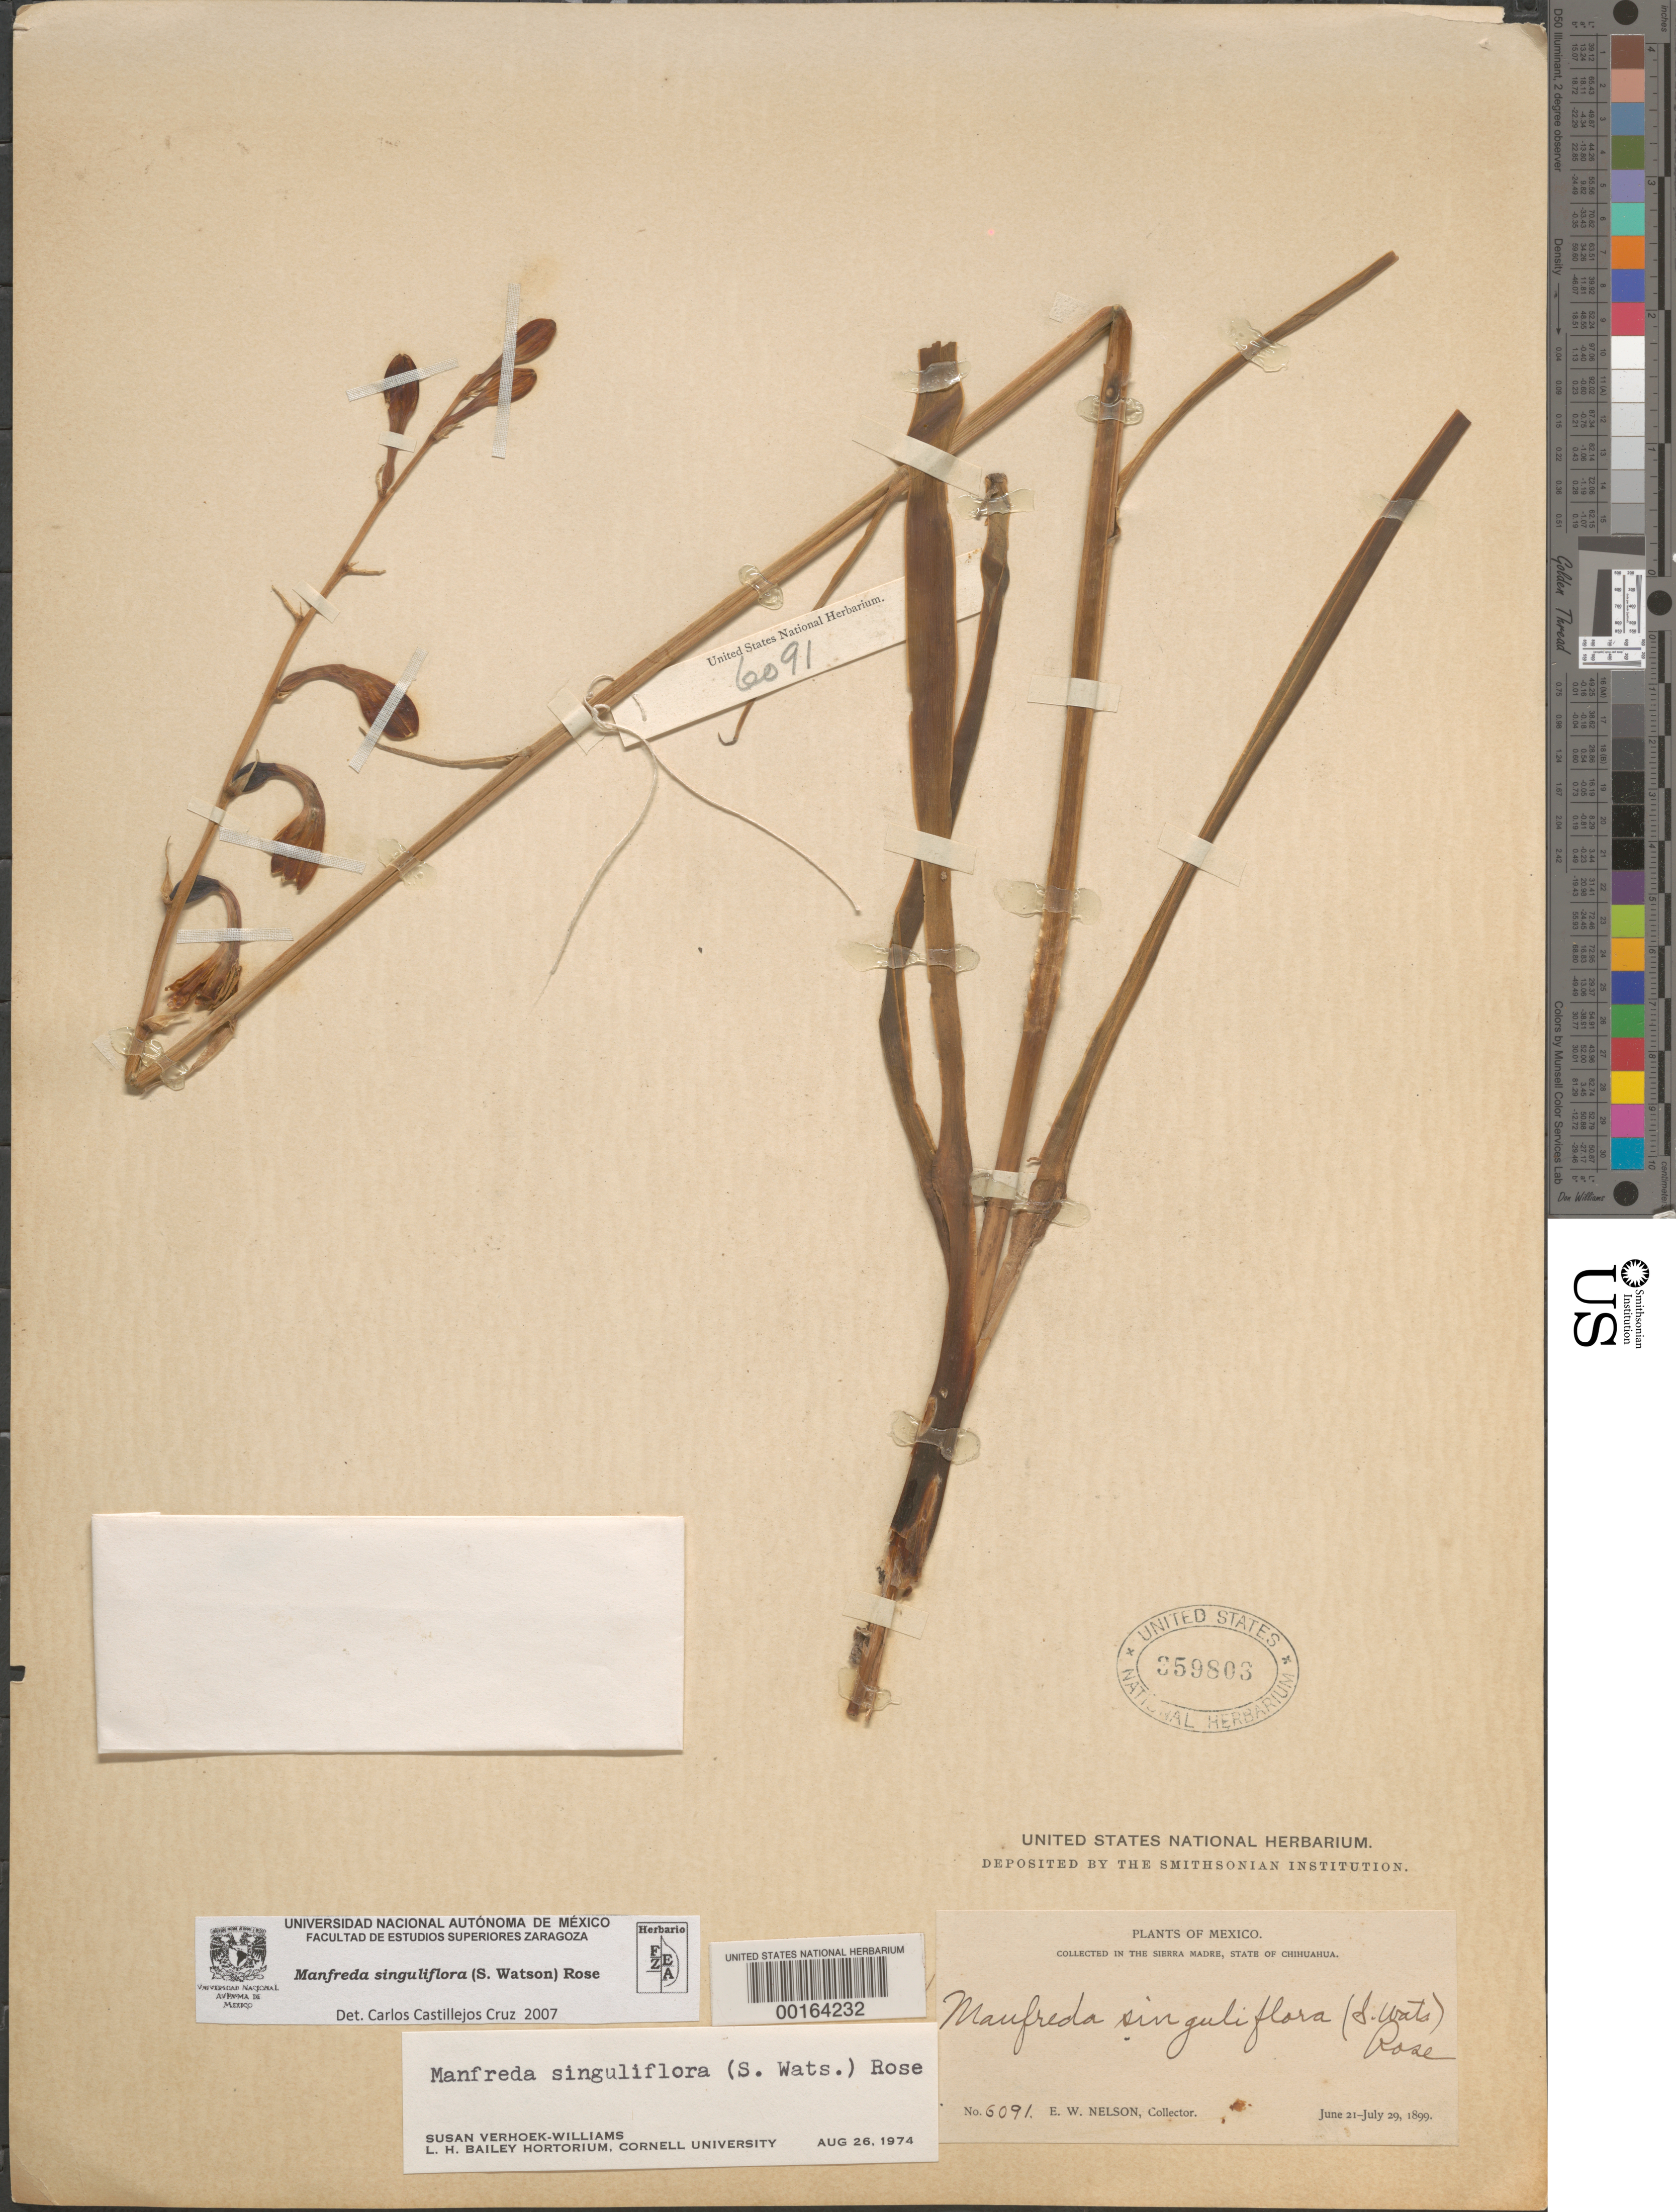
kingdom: Plantae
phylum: Tracheophyta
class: Liliopsida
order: Asparagales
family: Asparagaceae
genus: Manfreda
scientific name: Manfreda rubescens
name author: Rose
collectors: E. W. Nelson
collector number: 6091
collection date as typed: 21 Jun 1899 to 29 Jul 1899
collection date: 1899-06-21/1899-07-29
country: Mexico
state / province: Chihuahua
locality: Sierra Madre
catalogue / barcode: US 359803